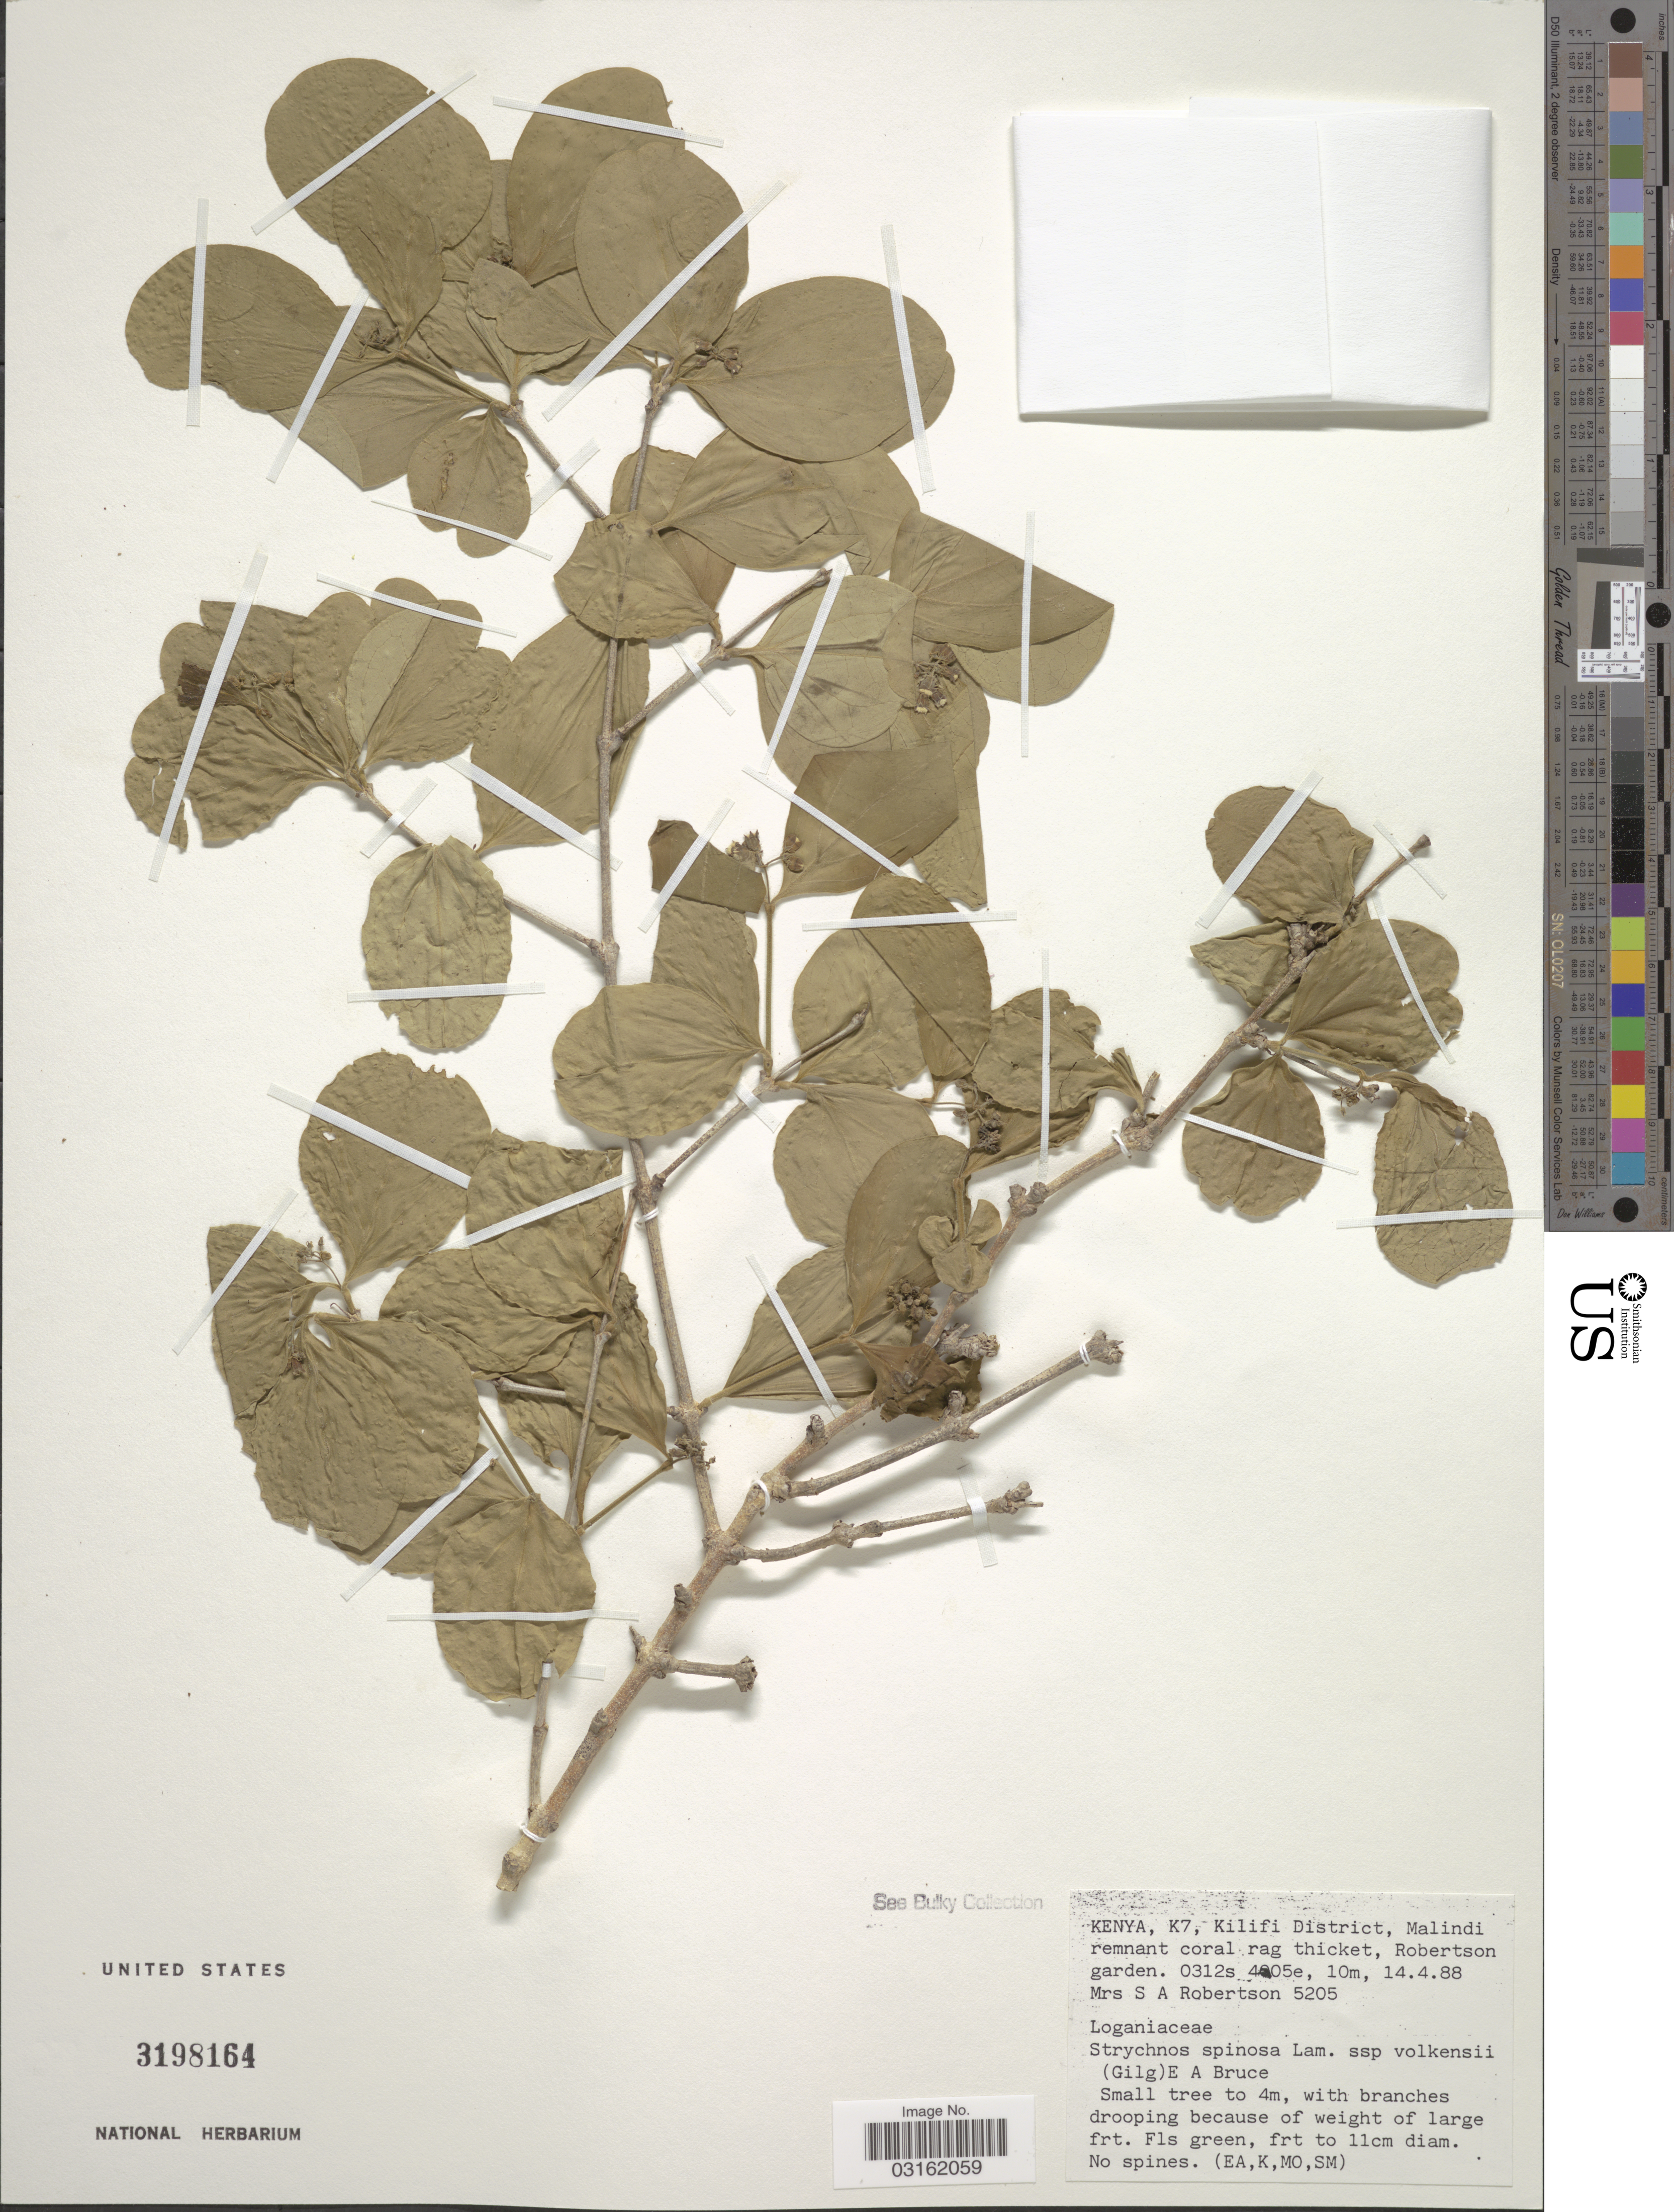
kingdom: Plantae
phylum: Tracheophyta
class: Magnoliopsida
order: Gentianales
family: Loganiaceae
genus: Strychnos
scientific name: Strychnos spinosa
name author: Lam.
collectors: S. Robertson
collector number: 5205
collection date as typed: Transcribed d/m/y: 14/4/88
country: Kenya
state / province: Kilifi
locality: K7, Kilifi District, Malindi remnant coral rag thicket, Robertson garden.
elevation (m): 10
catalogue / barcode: US 3198164